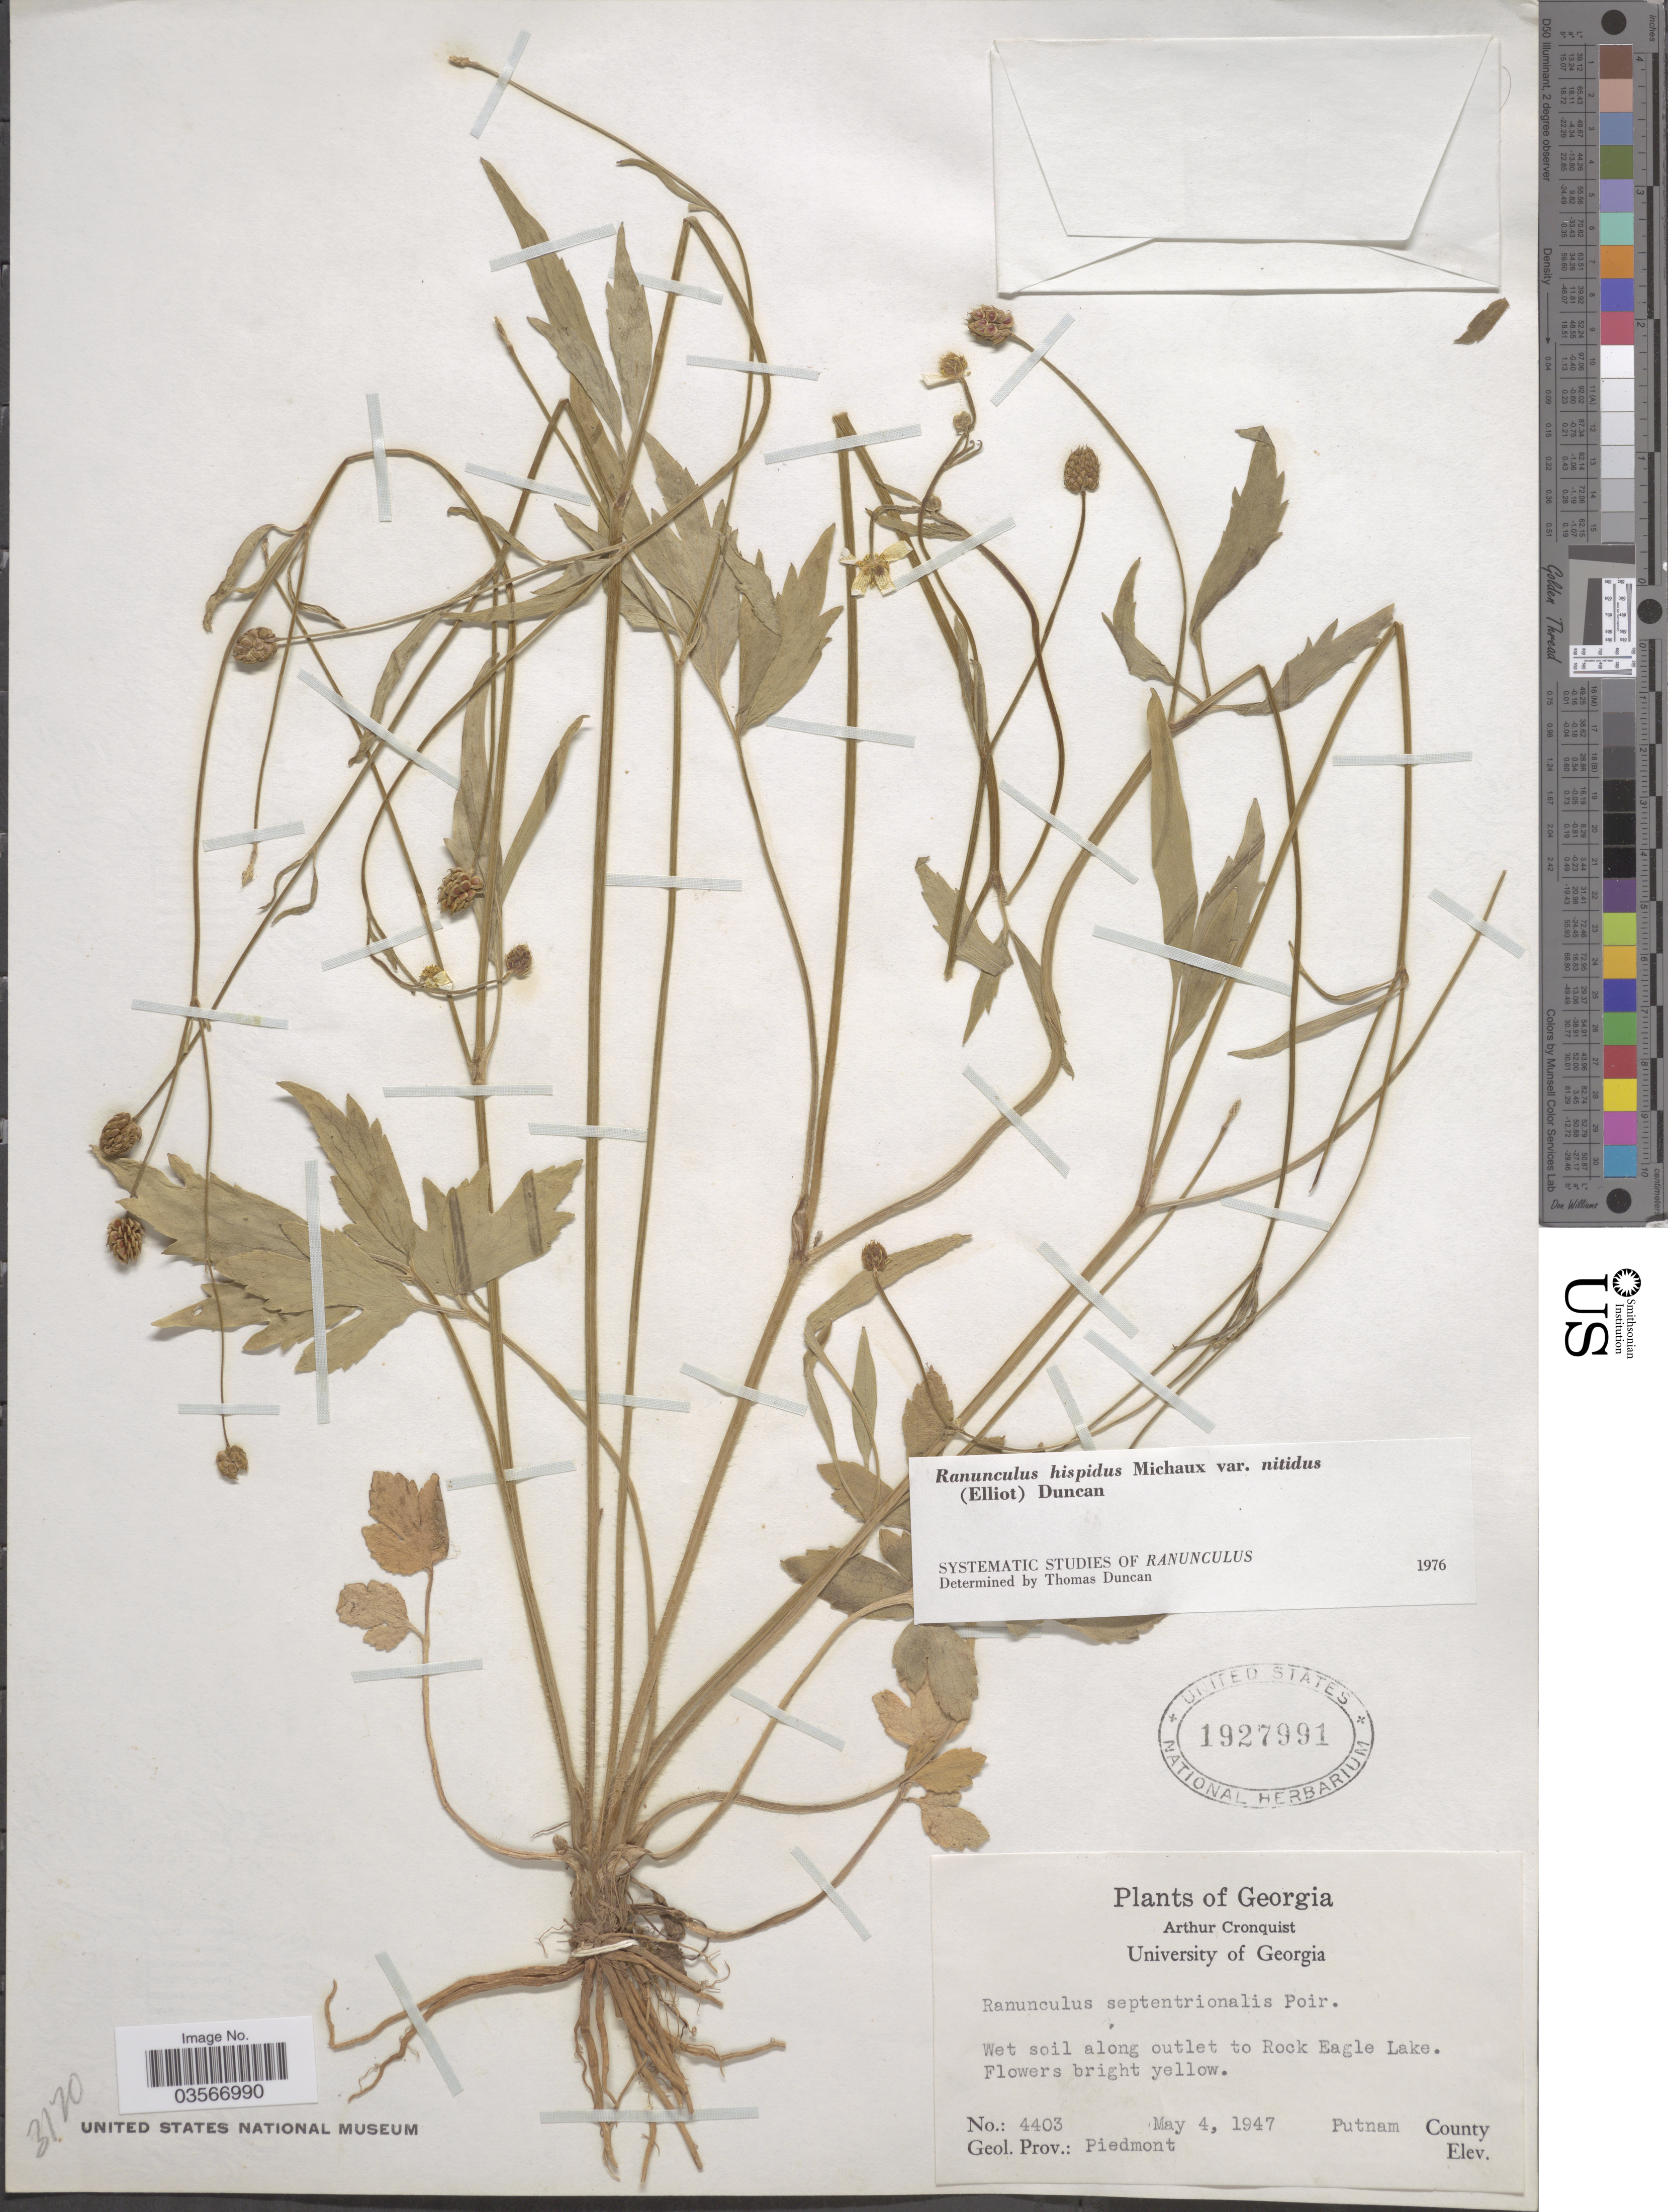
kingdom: Plantae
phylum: Tracheophyta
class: Magnoliopsida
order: Ranunculales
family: Ranunculaceae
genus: Ranunculus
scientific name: Ranunculus hispidus var. nitidus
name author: (Chapm.) T. Duncan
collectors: A. J. Cronquist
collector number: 4403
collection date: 1947-05-04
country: United States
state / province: Georgia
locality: Wet soil along outlet to Rock Eagle Lake. Putnam County. Geol. Prov.: Piedmont.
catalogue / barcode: US 1927991